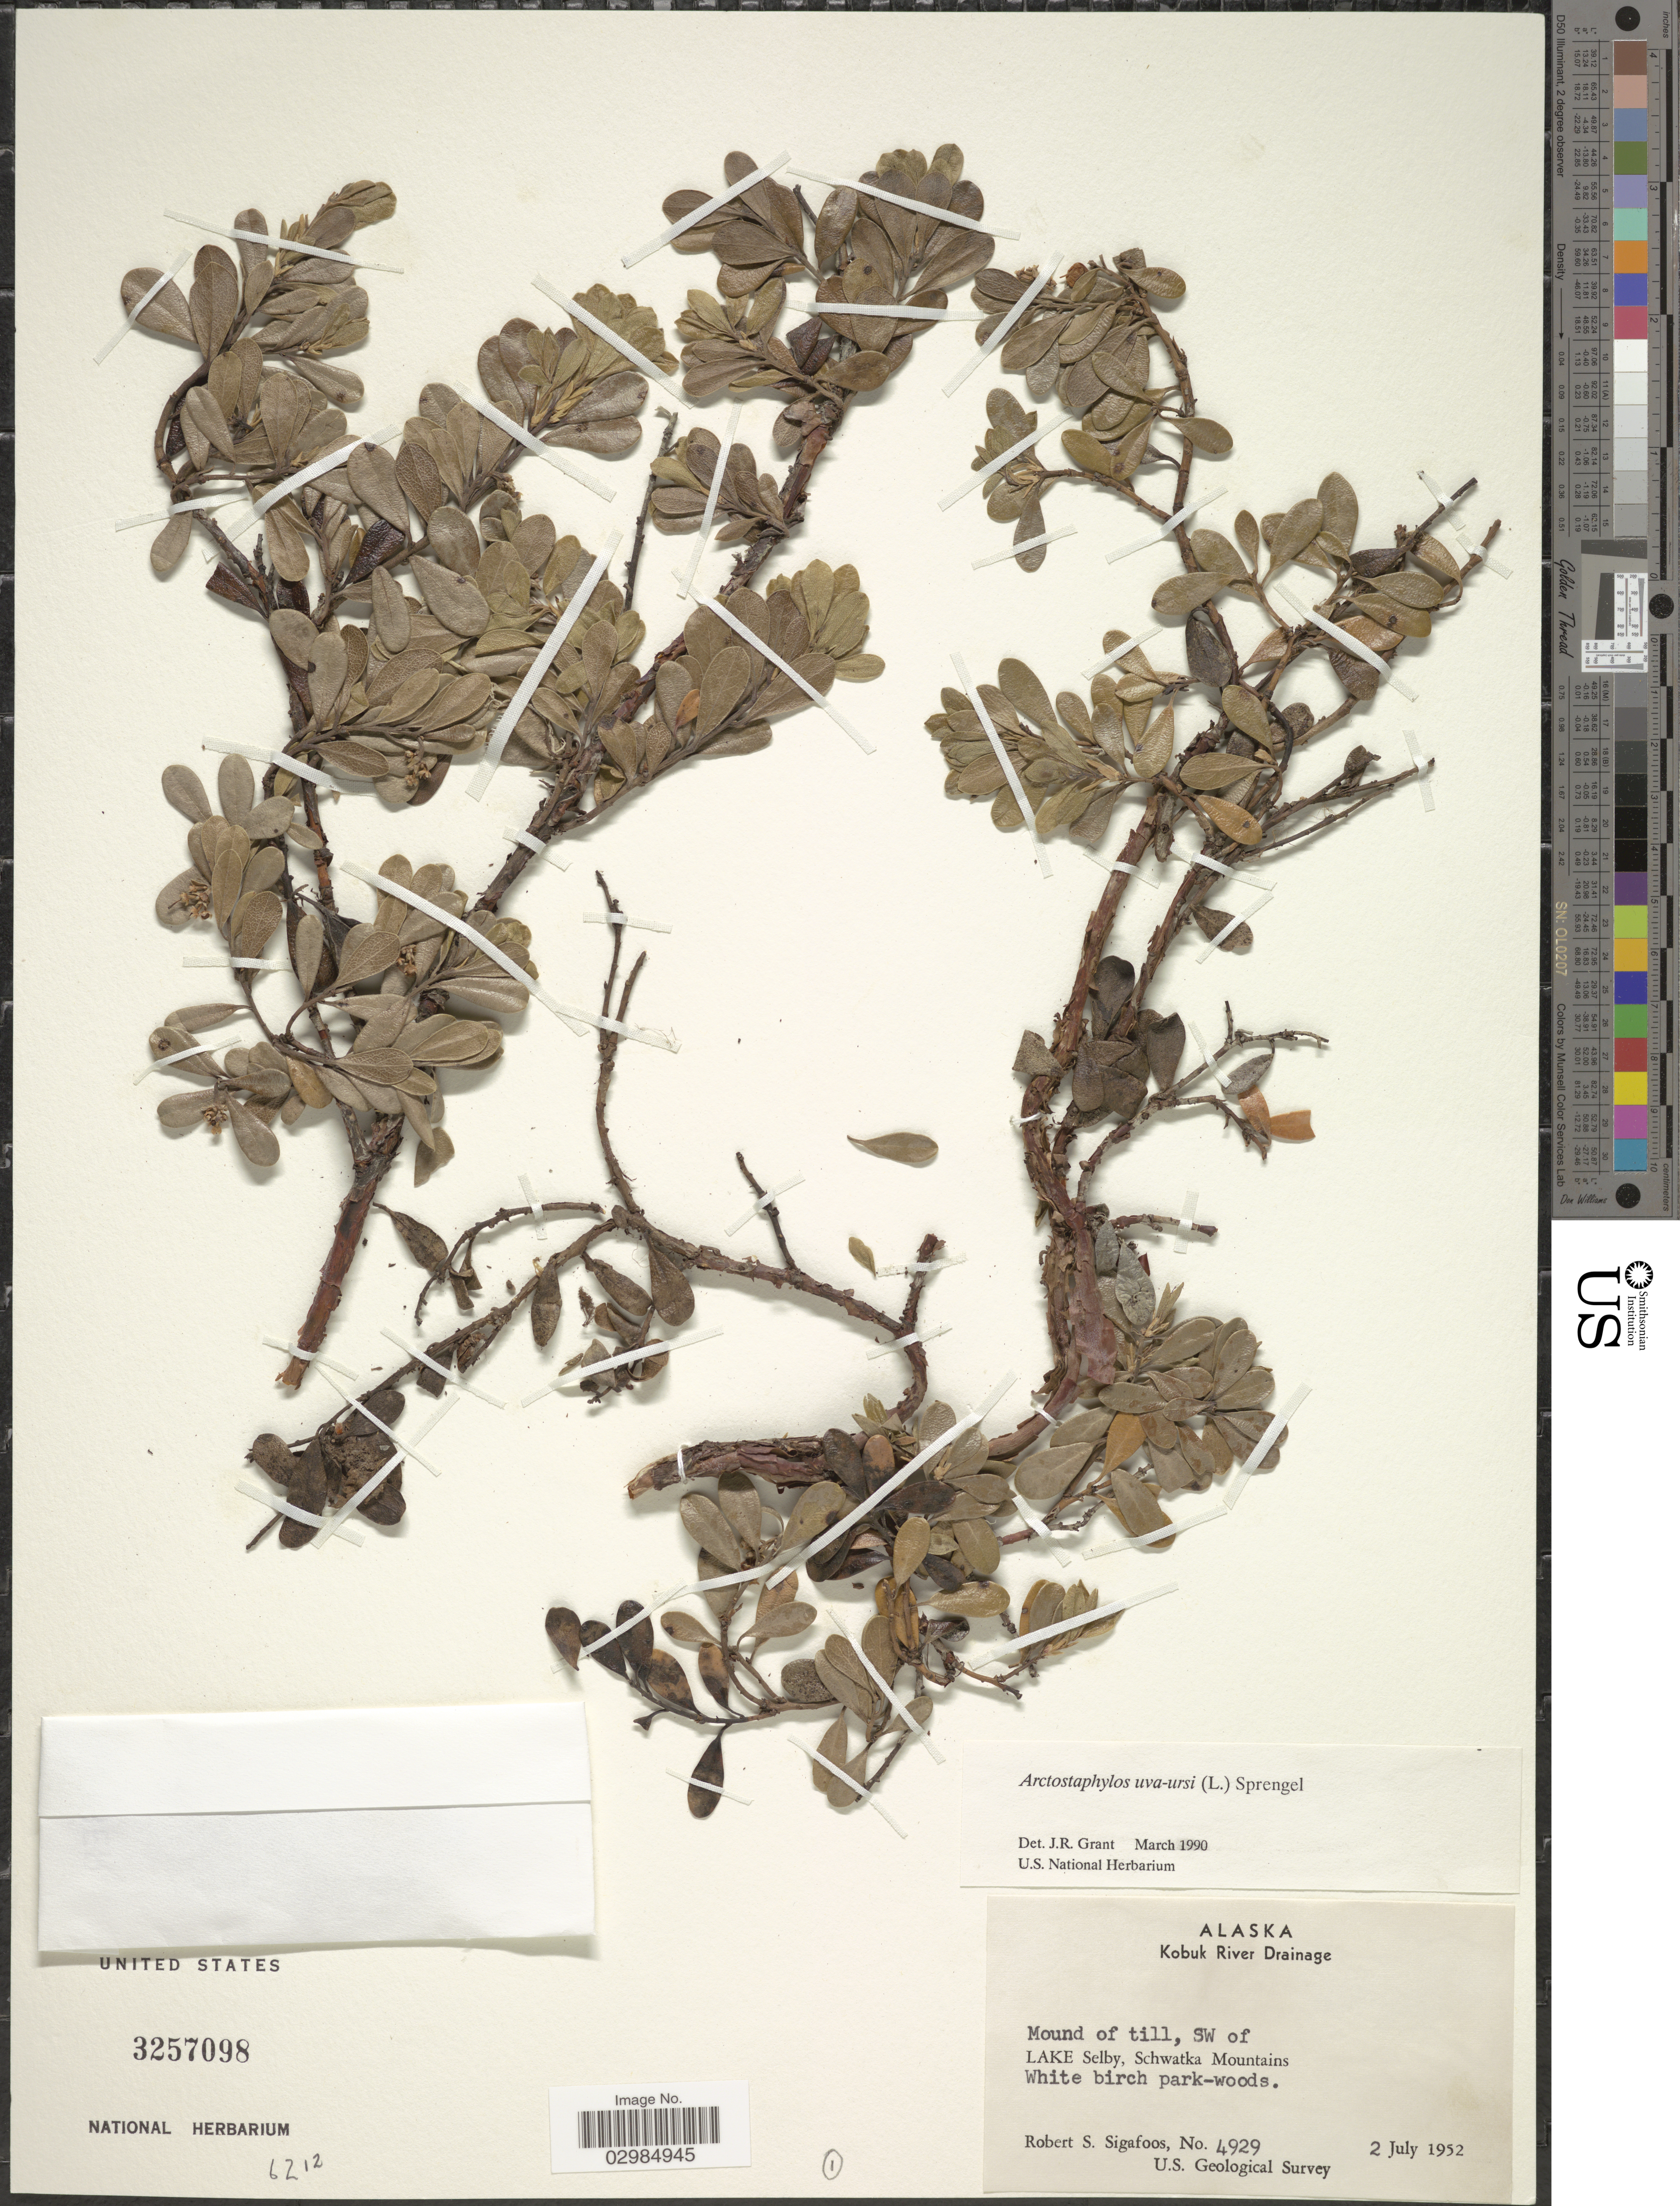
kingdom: Plantae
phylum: Tracheophyta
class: Magnoliopsida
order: Ericales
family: Ericaceae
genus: Arctostaphylos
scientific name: Arctostaphylos uva-ursi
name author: (L.) Spreng.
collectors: R. Sigafoos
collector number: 4929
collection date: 1952-07-02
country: United States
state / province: Alaska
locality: Kobuk River Drainage. Mound of till, SW of Lake Selby, Schwatka Mountains.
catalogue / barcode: US 3257098